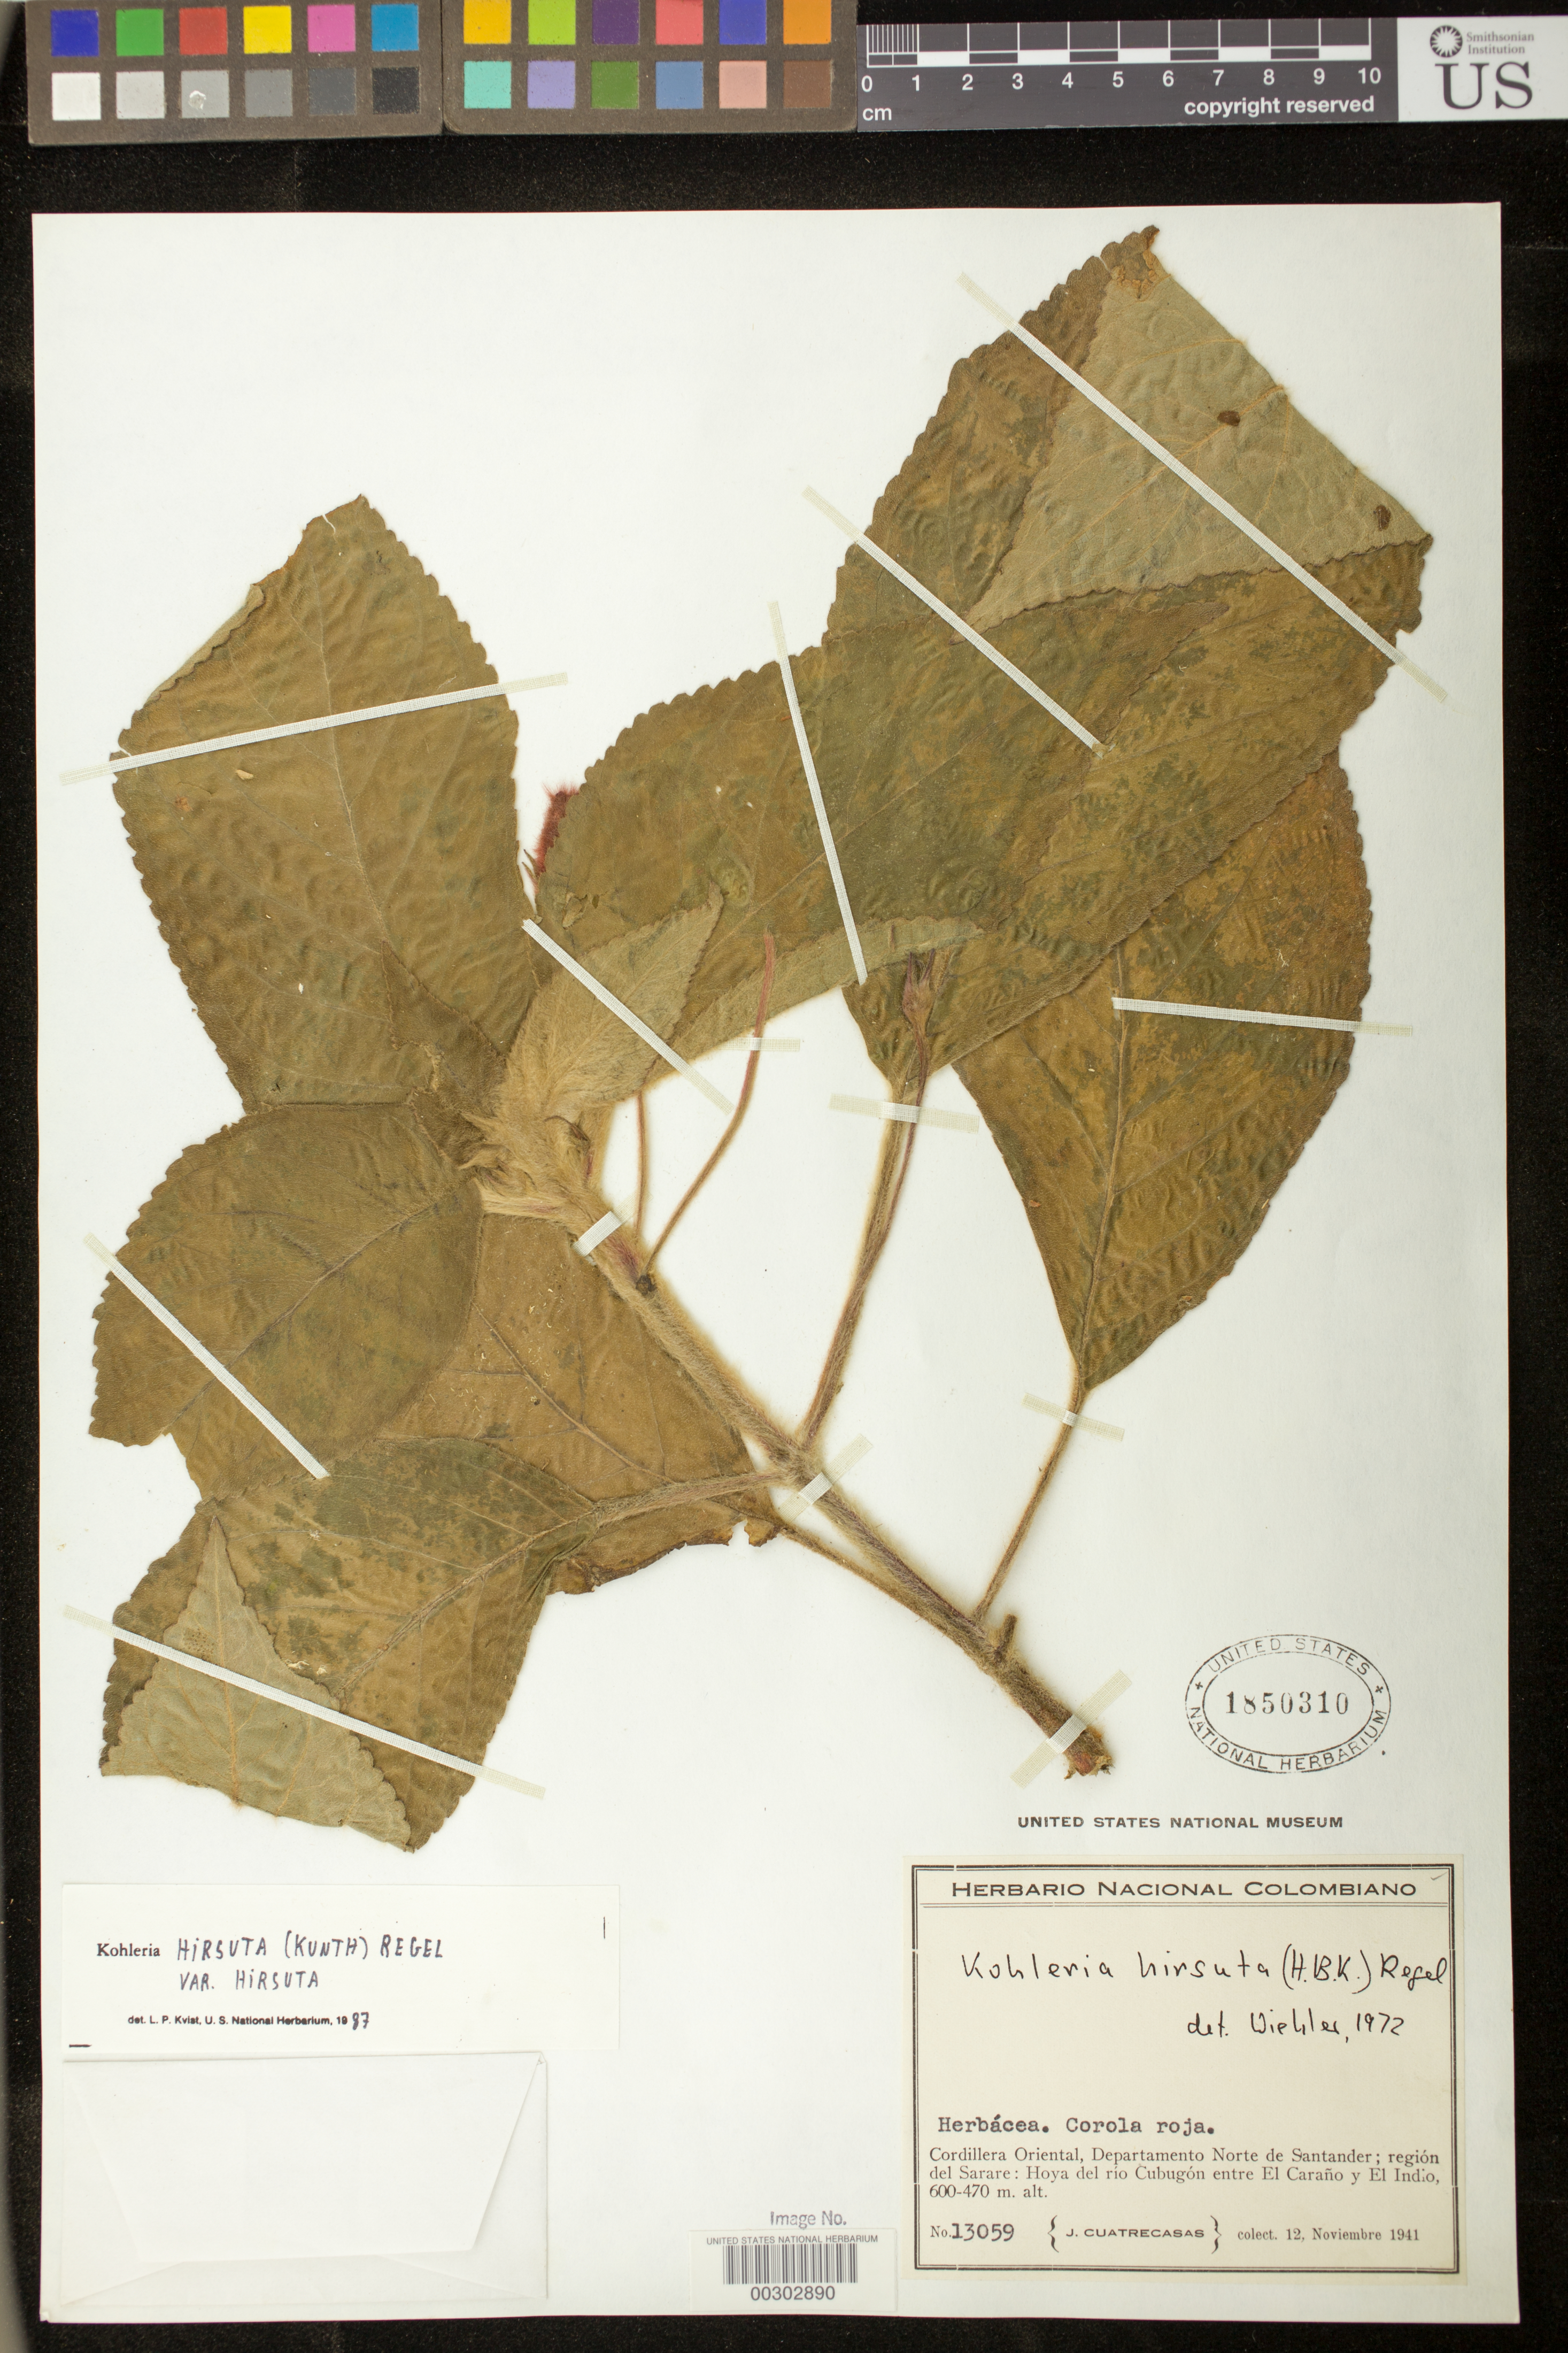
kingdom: Plantae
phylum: Tracheophyta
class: Magnoliopsida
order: Lamiales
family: Gesneriaceae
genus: Kohleria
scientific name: Kohleria hirsuta var. hirsuta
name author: (Kunth) Regel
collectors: J. Cuatrecasas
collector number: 13059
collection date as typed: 12 Nov 1941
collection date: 1941-11-12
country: Colombia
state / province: Norte de Santander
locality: Cordillera Oriental, region del Sarare, Valley of Rio Cubugon between El Carano and El Indio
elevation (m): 470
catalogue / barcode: US 1850310